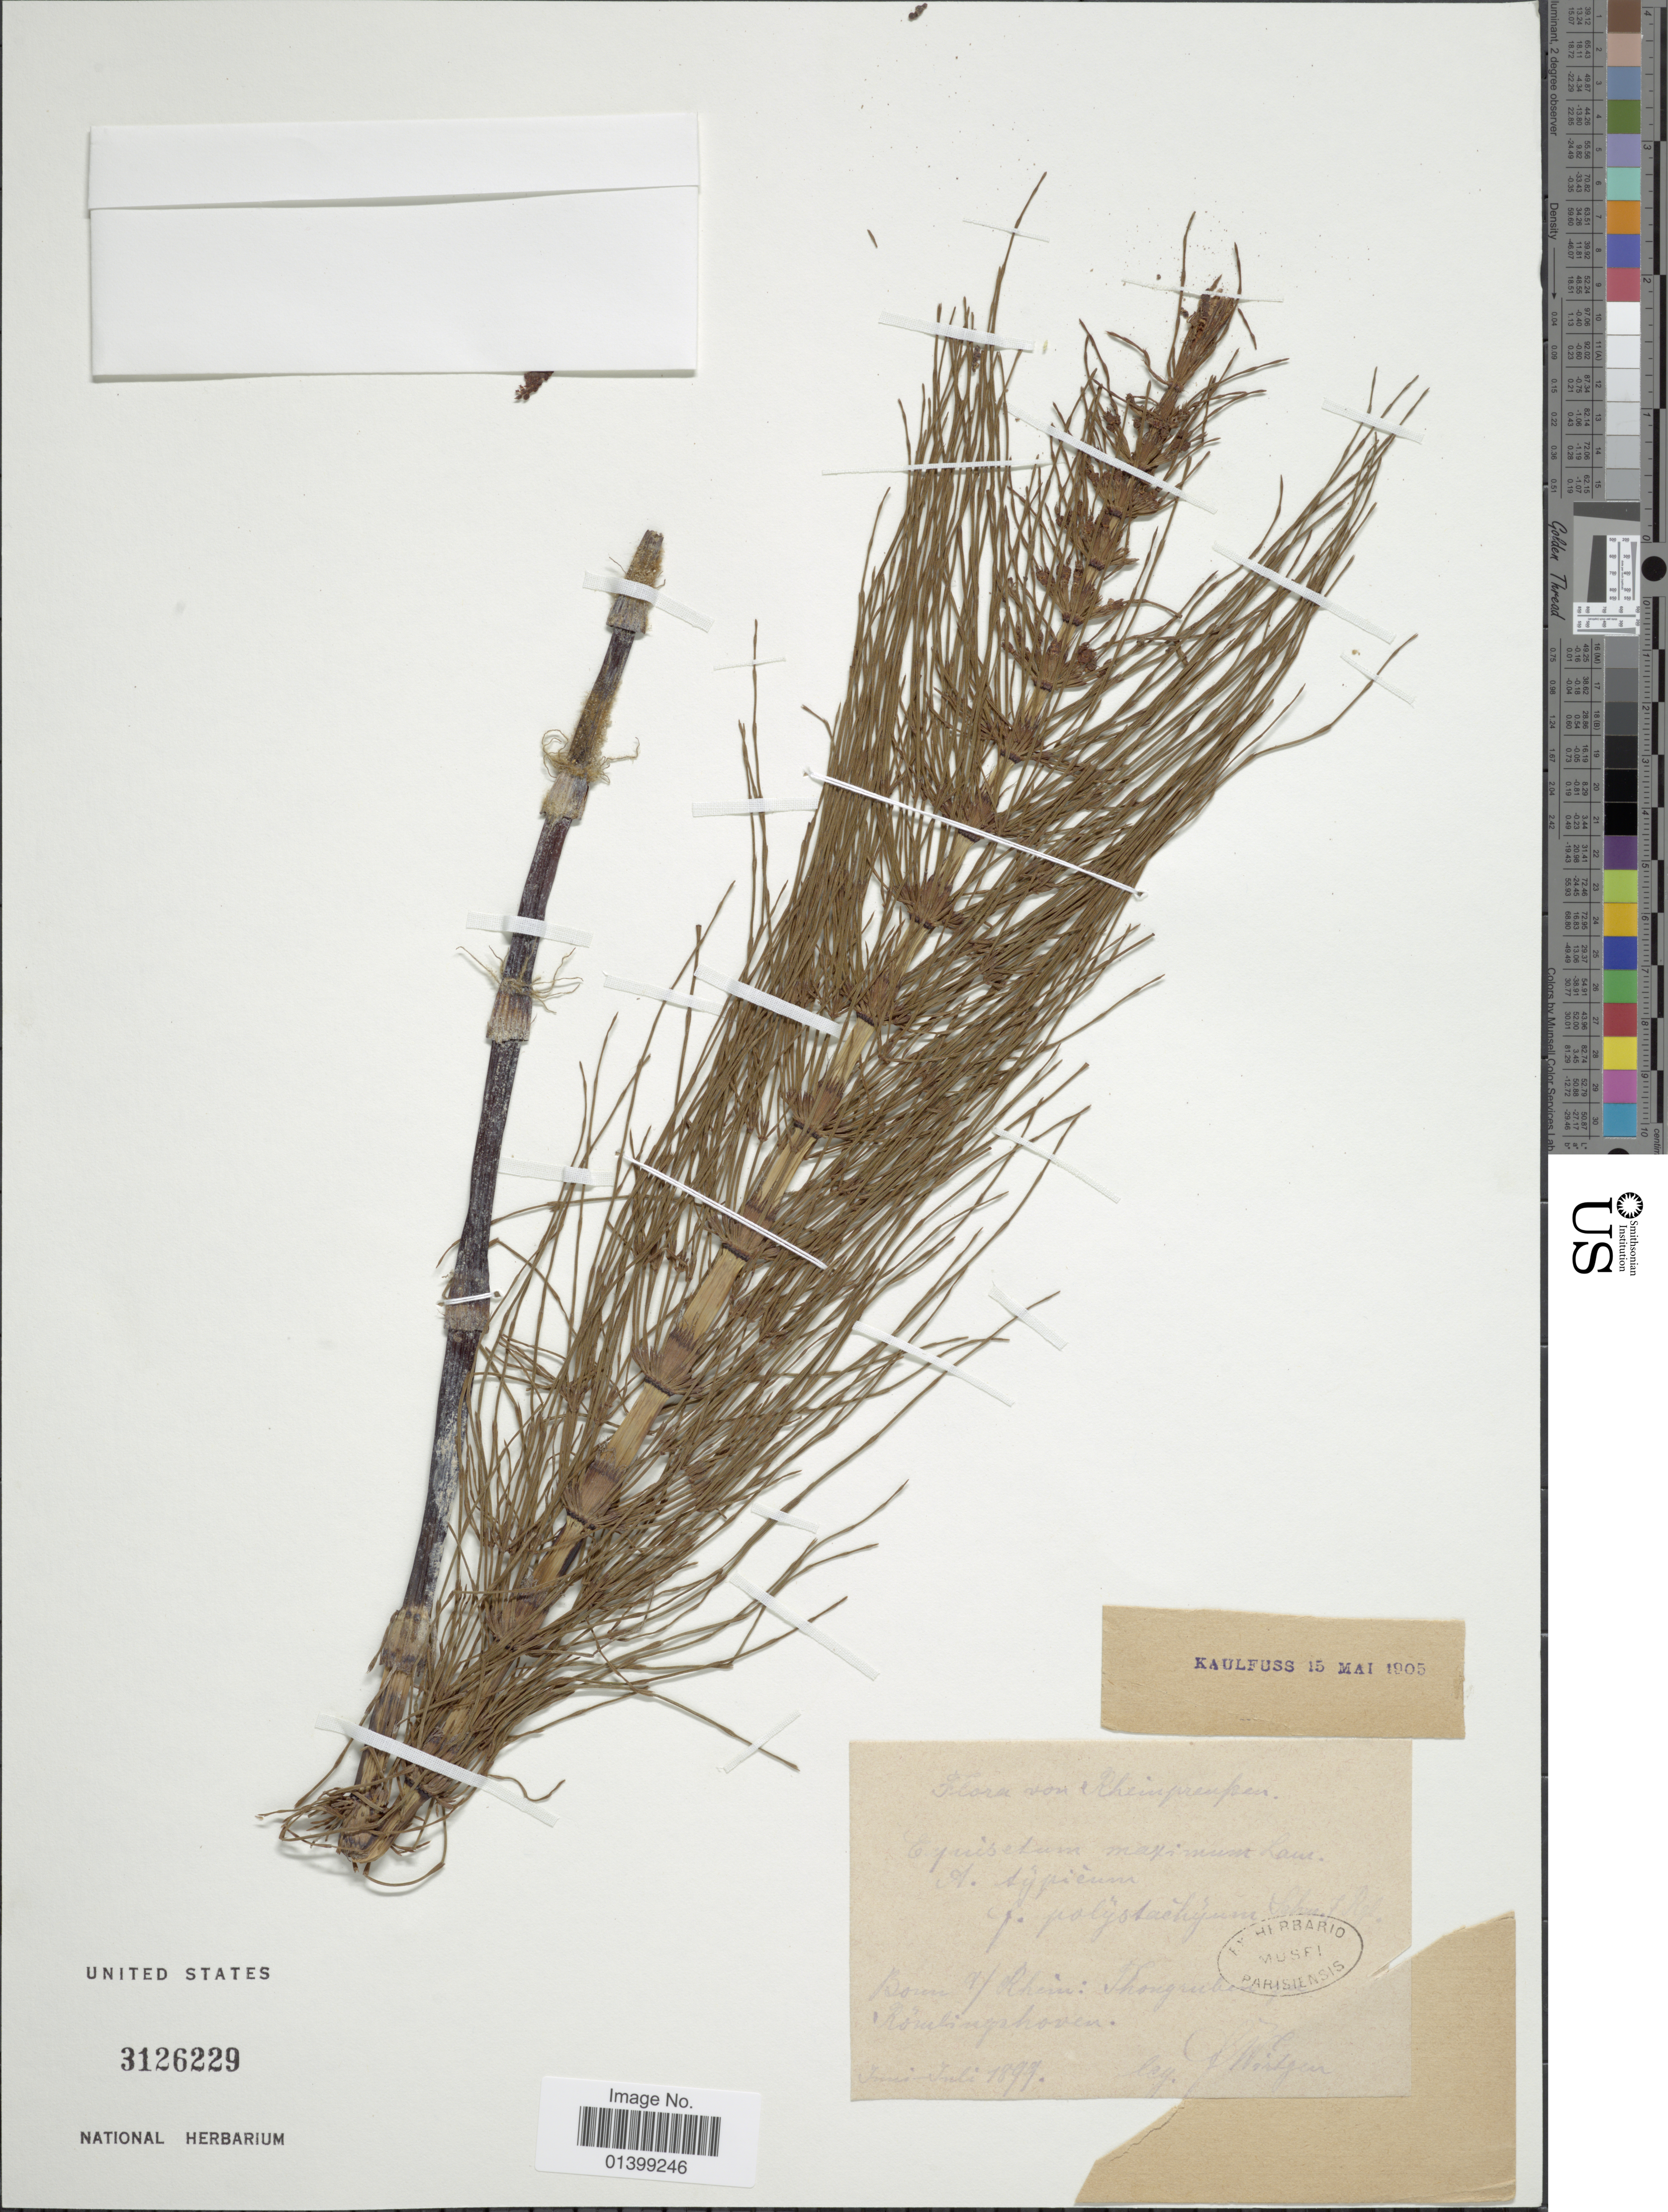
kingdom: Plantae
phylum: Tracheophyta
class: Polypodiopsida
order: Equisetales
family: Equisetaceae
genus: Equisetum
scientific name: Equisetum telmateia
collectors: F. Wirtgen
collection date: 1899-06/1899-07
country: Germany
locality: Bon c/ Rhein: [illegible text] [interpreted]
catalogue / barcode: US 3126229